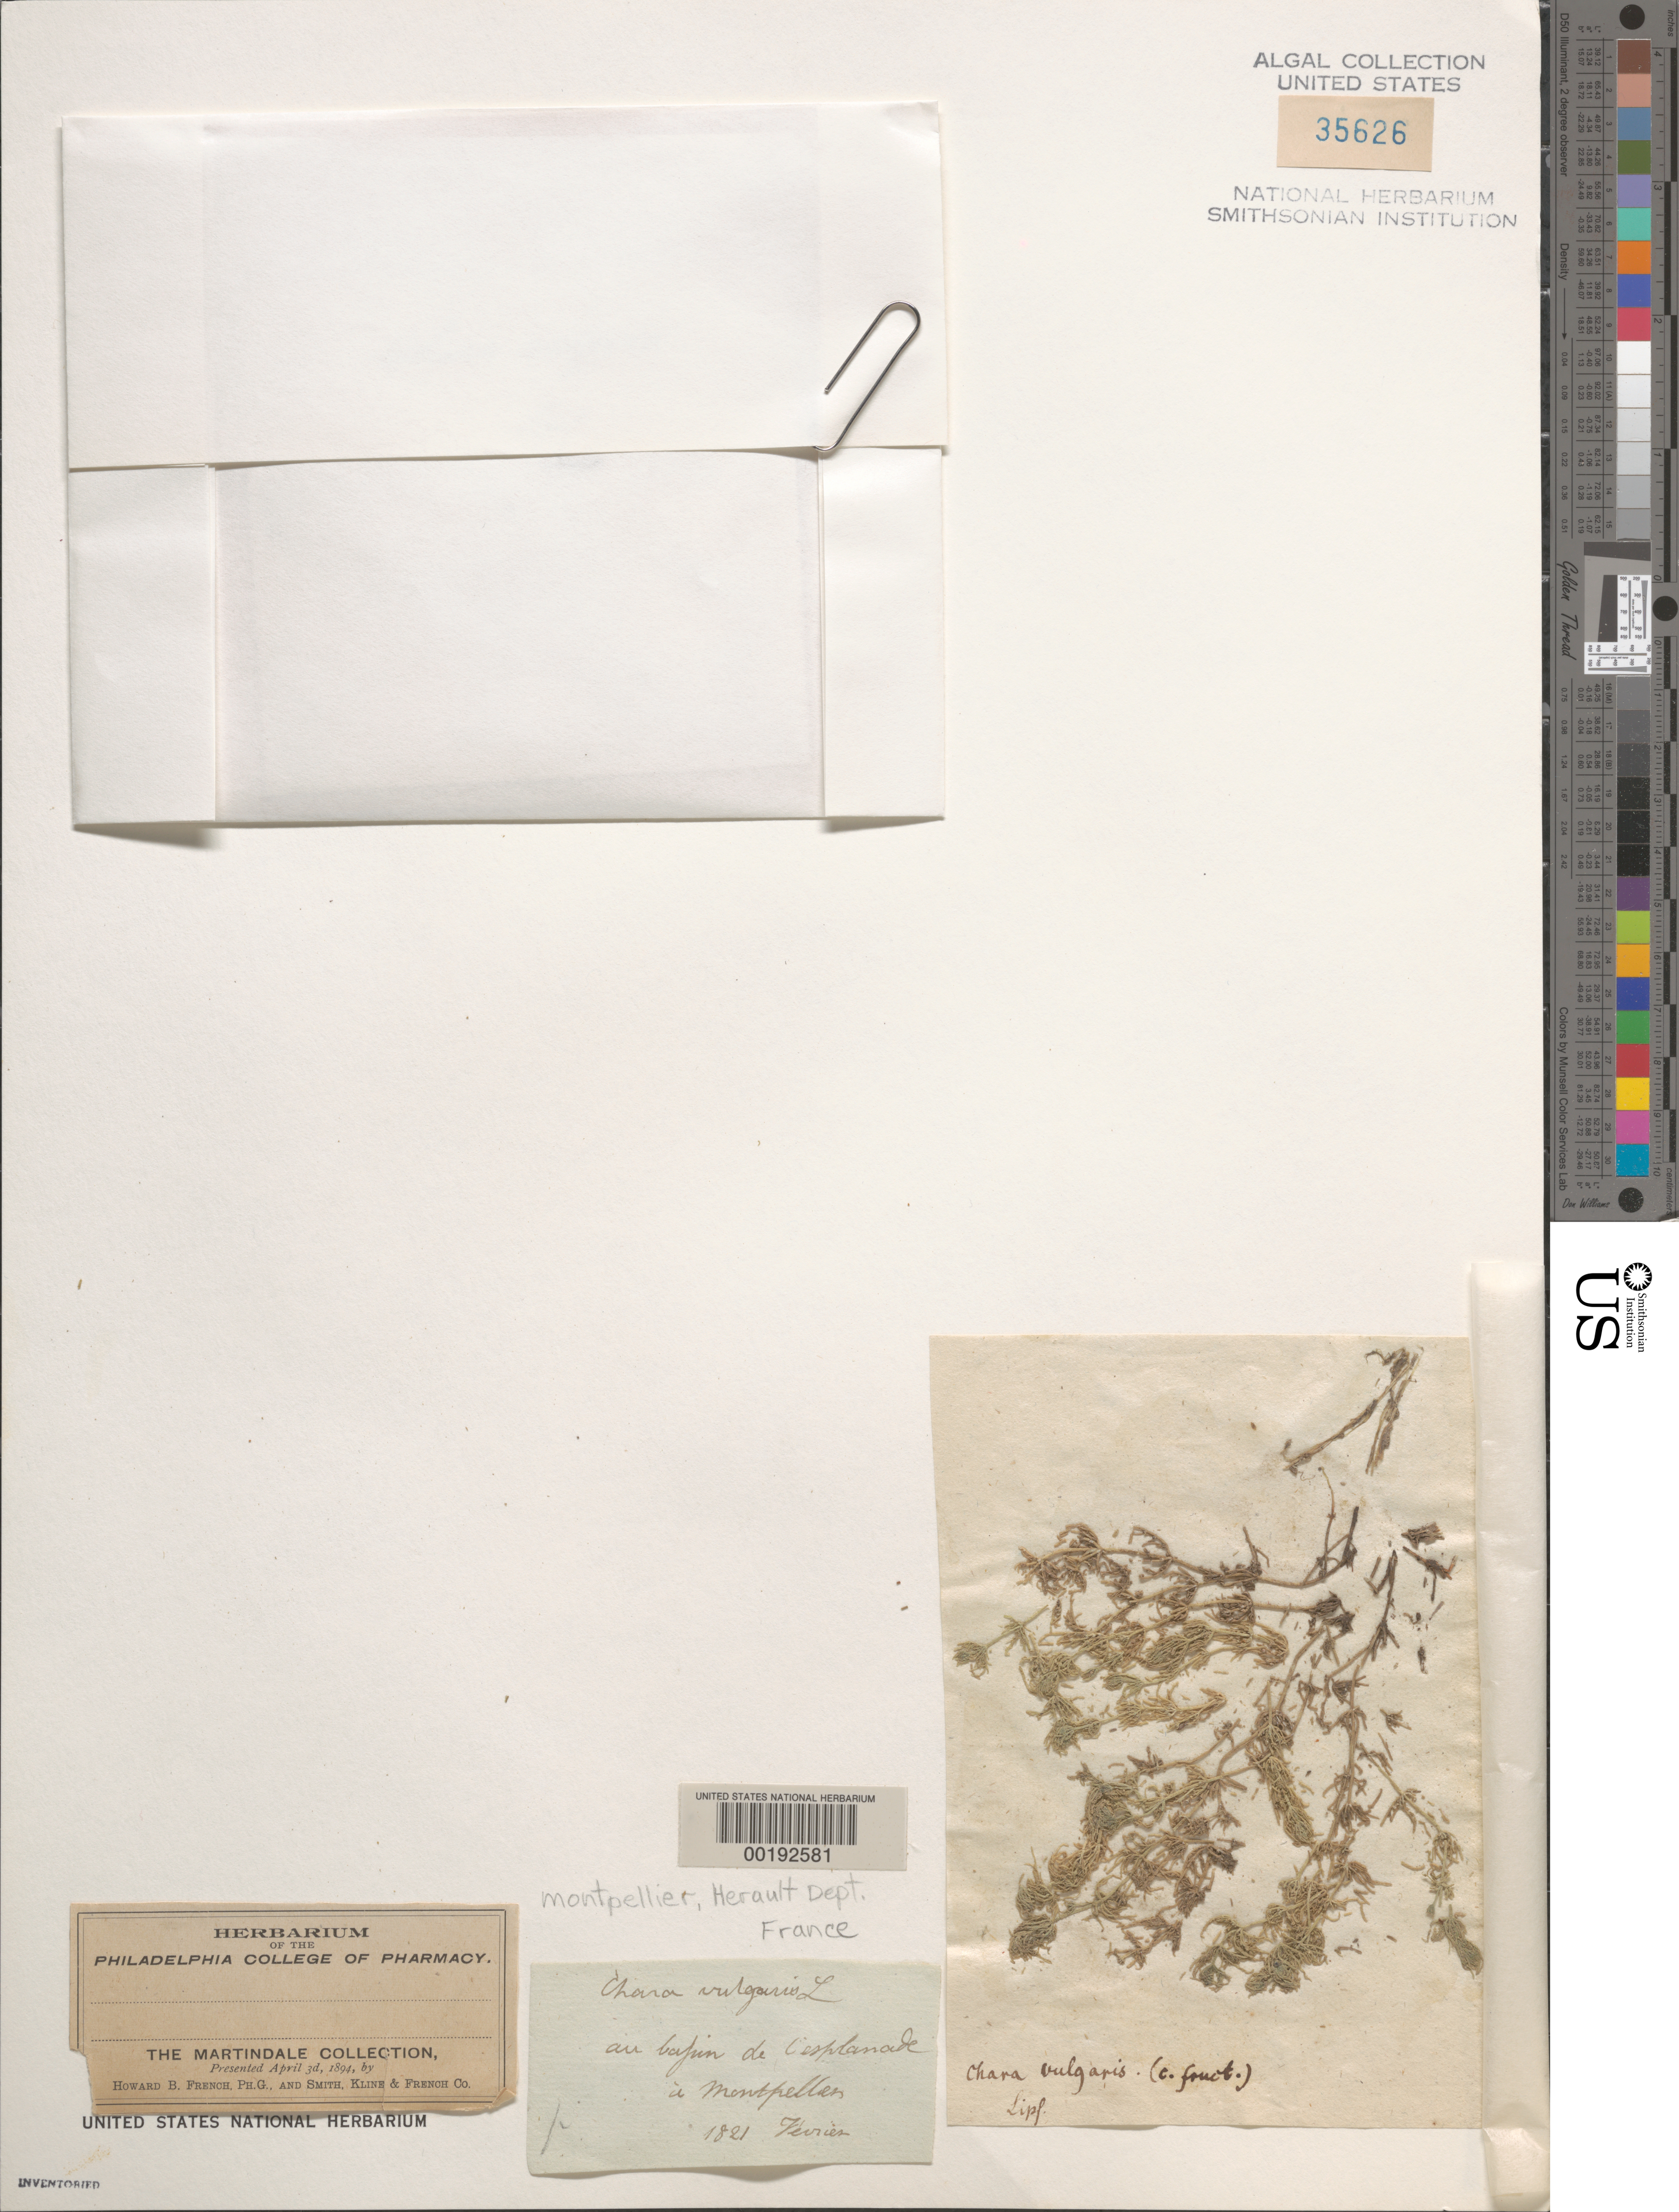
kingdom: Plantae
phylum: Charophyta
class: Charophyceae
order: Charales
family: Characeae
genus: Chara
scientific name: Chara vulgaris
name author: L.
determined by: Wood, R. D.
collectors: P. Lee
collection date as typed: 1885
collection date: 1885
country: United Kingdom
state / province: England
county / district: West Yorkshire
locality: Coxley Dam, Dewsbury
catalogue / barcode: US 81988